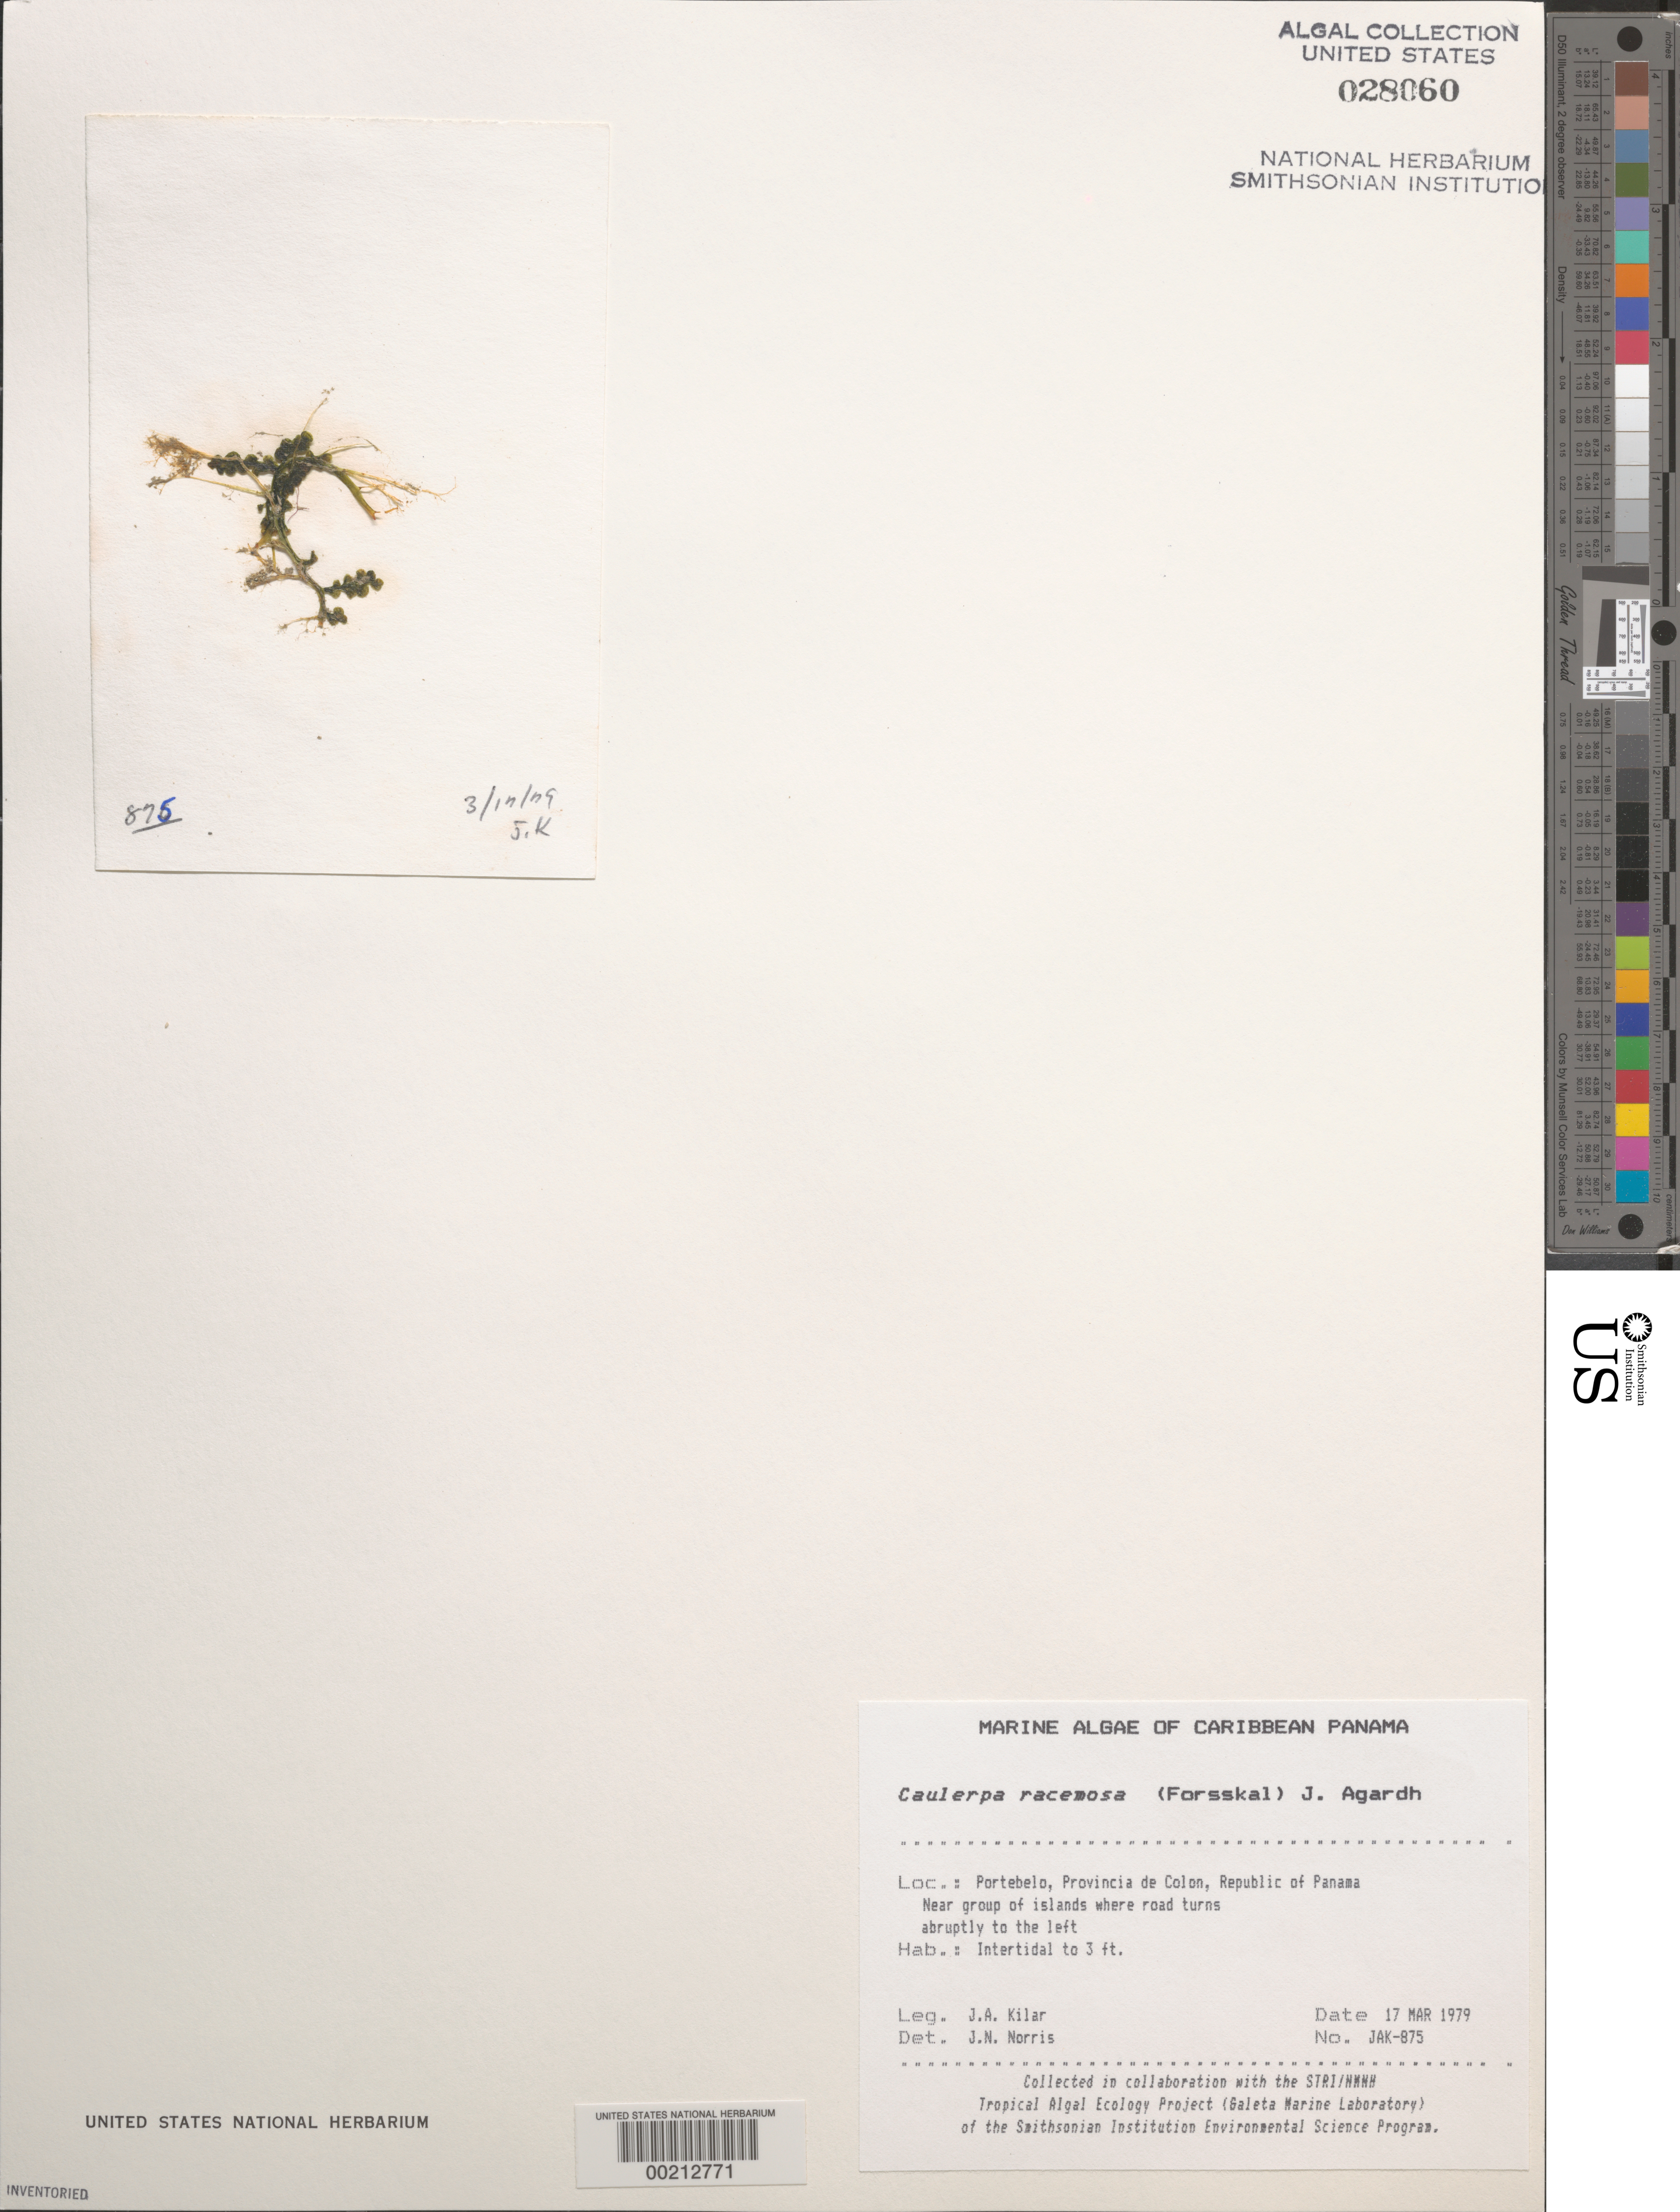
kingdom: Plantae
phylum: Chlorophyta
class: Ulvophyceae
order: Bryopsidales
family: Caulerpaceae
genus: Caulerpa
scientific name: Caulerpa racemosa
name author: (Forssk.) J. Agardh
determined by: Norris, James N.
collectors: J. A. Kilar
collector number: JAK-875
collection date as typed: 17 Mar 1979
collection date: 1979-03-17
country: Panama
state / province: Colón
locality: Portebelo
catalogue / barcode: US 28060